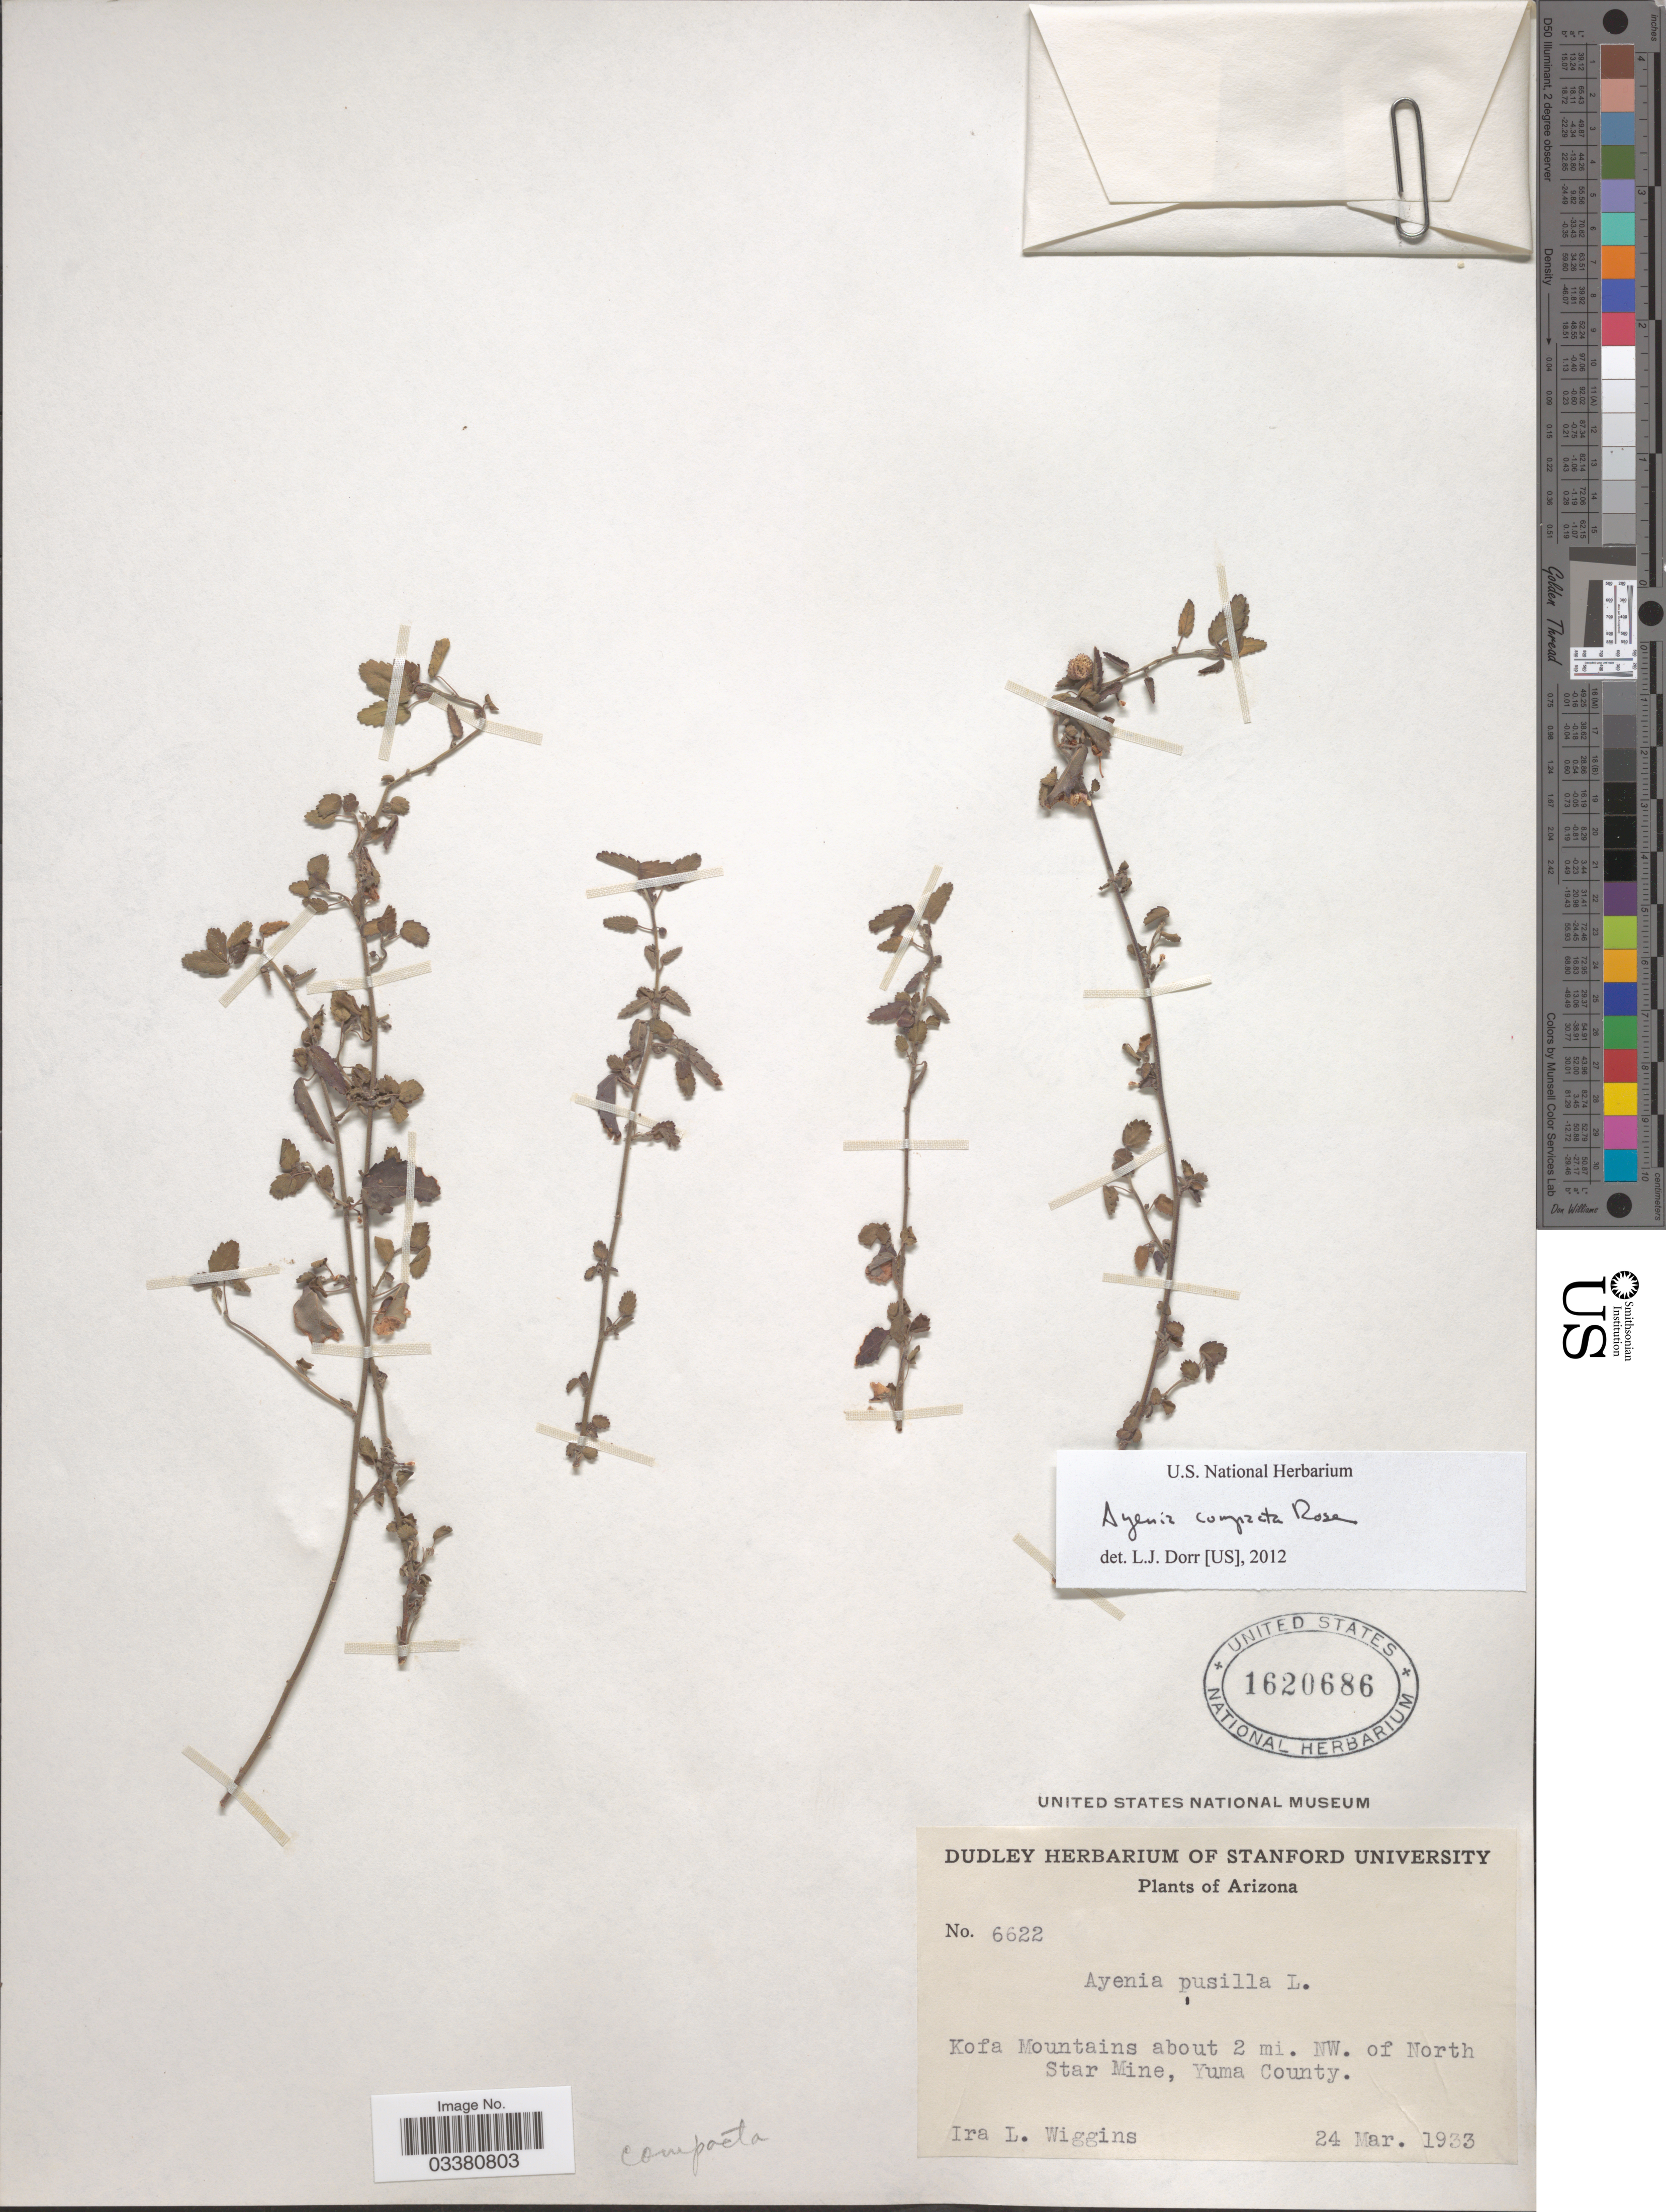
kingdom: Plantae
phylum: Tracheophyta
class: Magnoliopsida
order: Malvales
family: Malvaceae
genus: Ayenia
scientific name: Ayenia compacta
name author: Rose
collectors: I. L. Wiggins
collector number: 6622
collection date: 1933-03-24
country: United States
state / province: Arizona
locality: Kofa Mountains about 2 mi. NW. of North Star Mine, Yuma County.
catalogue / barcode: US 1620686